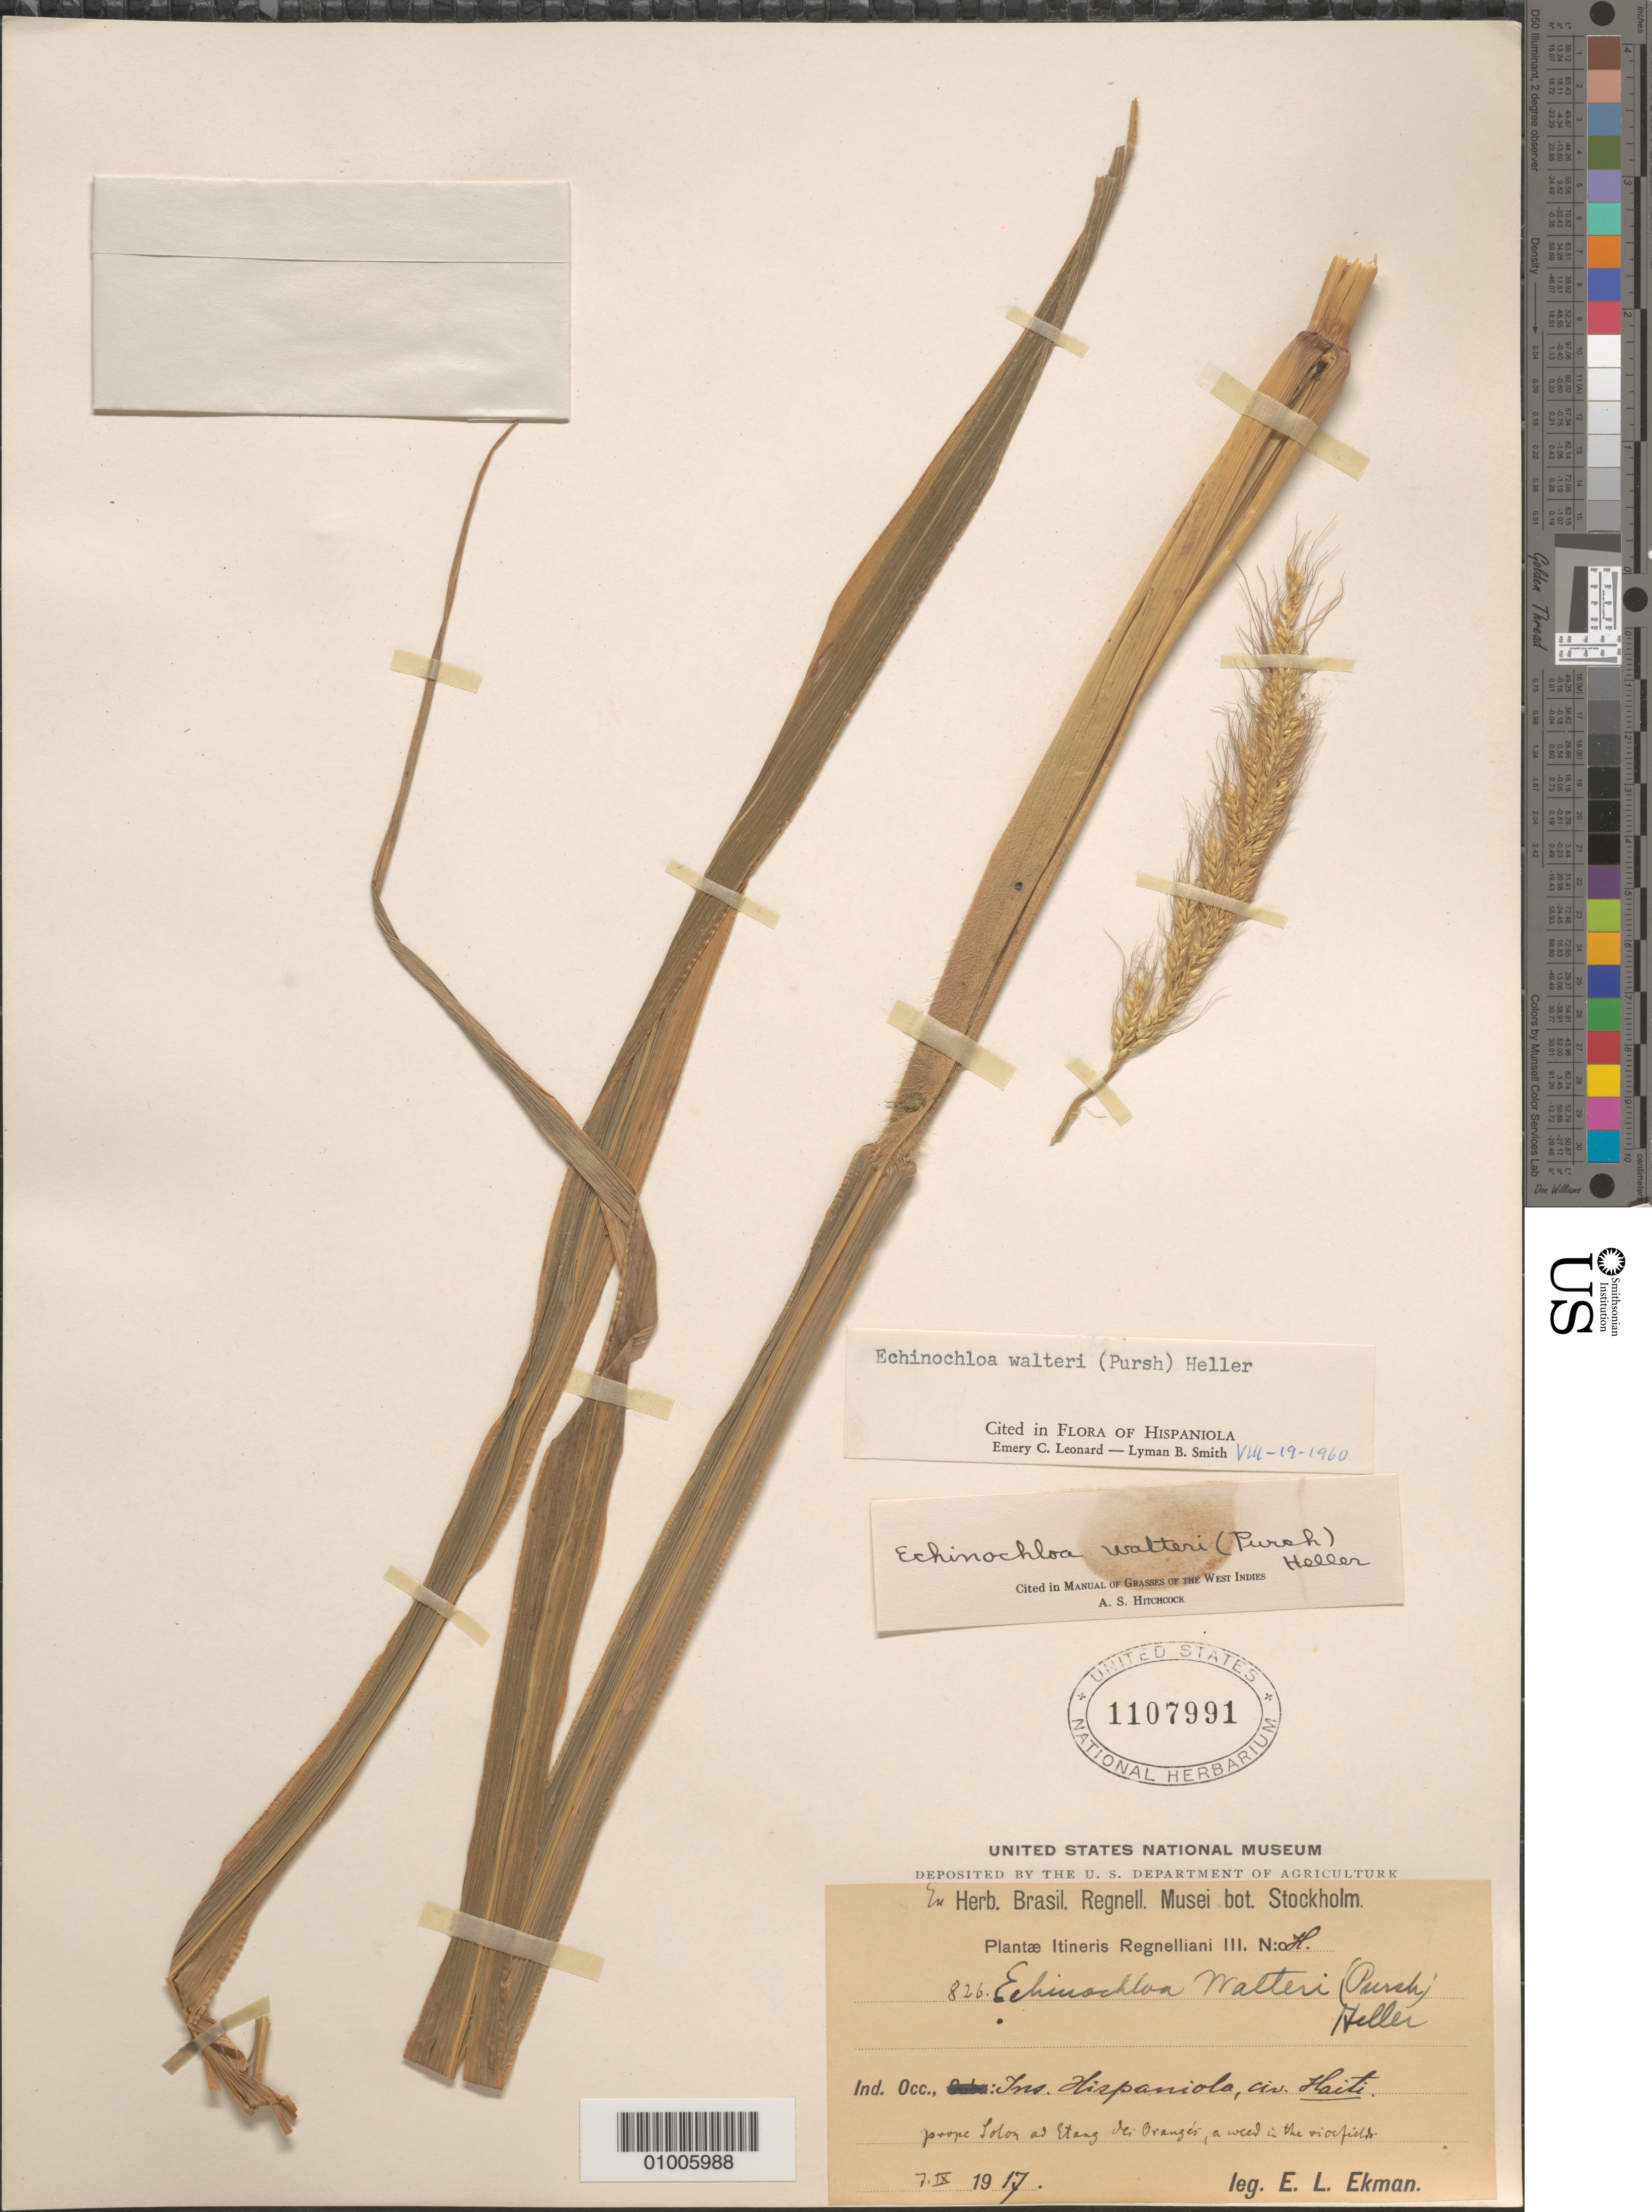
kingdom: Plantae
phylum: Tracheophyta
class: Liliopsida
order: Poales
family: Poaceae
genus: Echinochloa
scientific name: Echinochloa walteri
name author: (Pursh) A. Heller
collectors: E. L. Ekman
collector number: H 71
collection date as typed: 07 Apr 1917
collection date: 1917-04-07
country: Haiti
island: Hispaniola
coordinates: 0 N, 0 E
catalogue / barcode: US 1107991